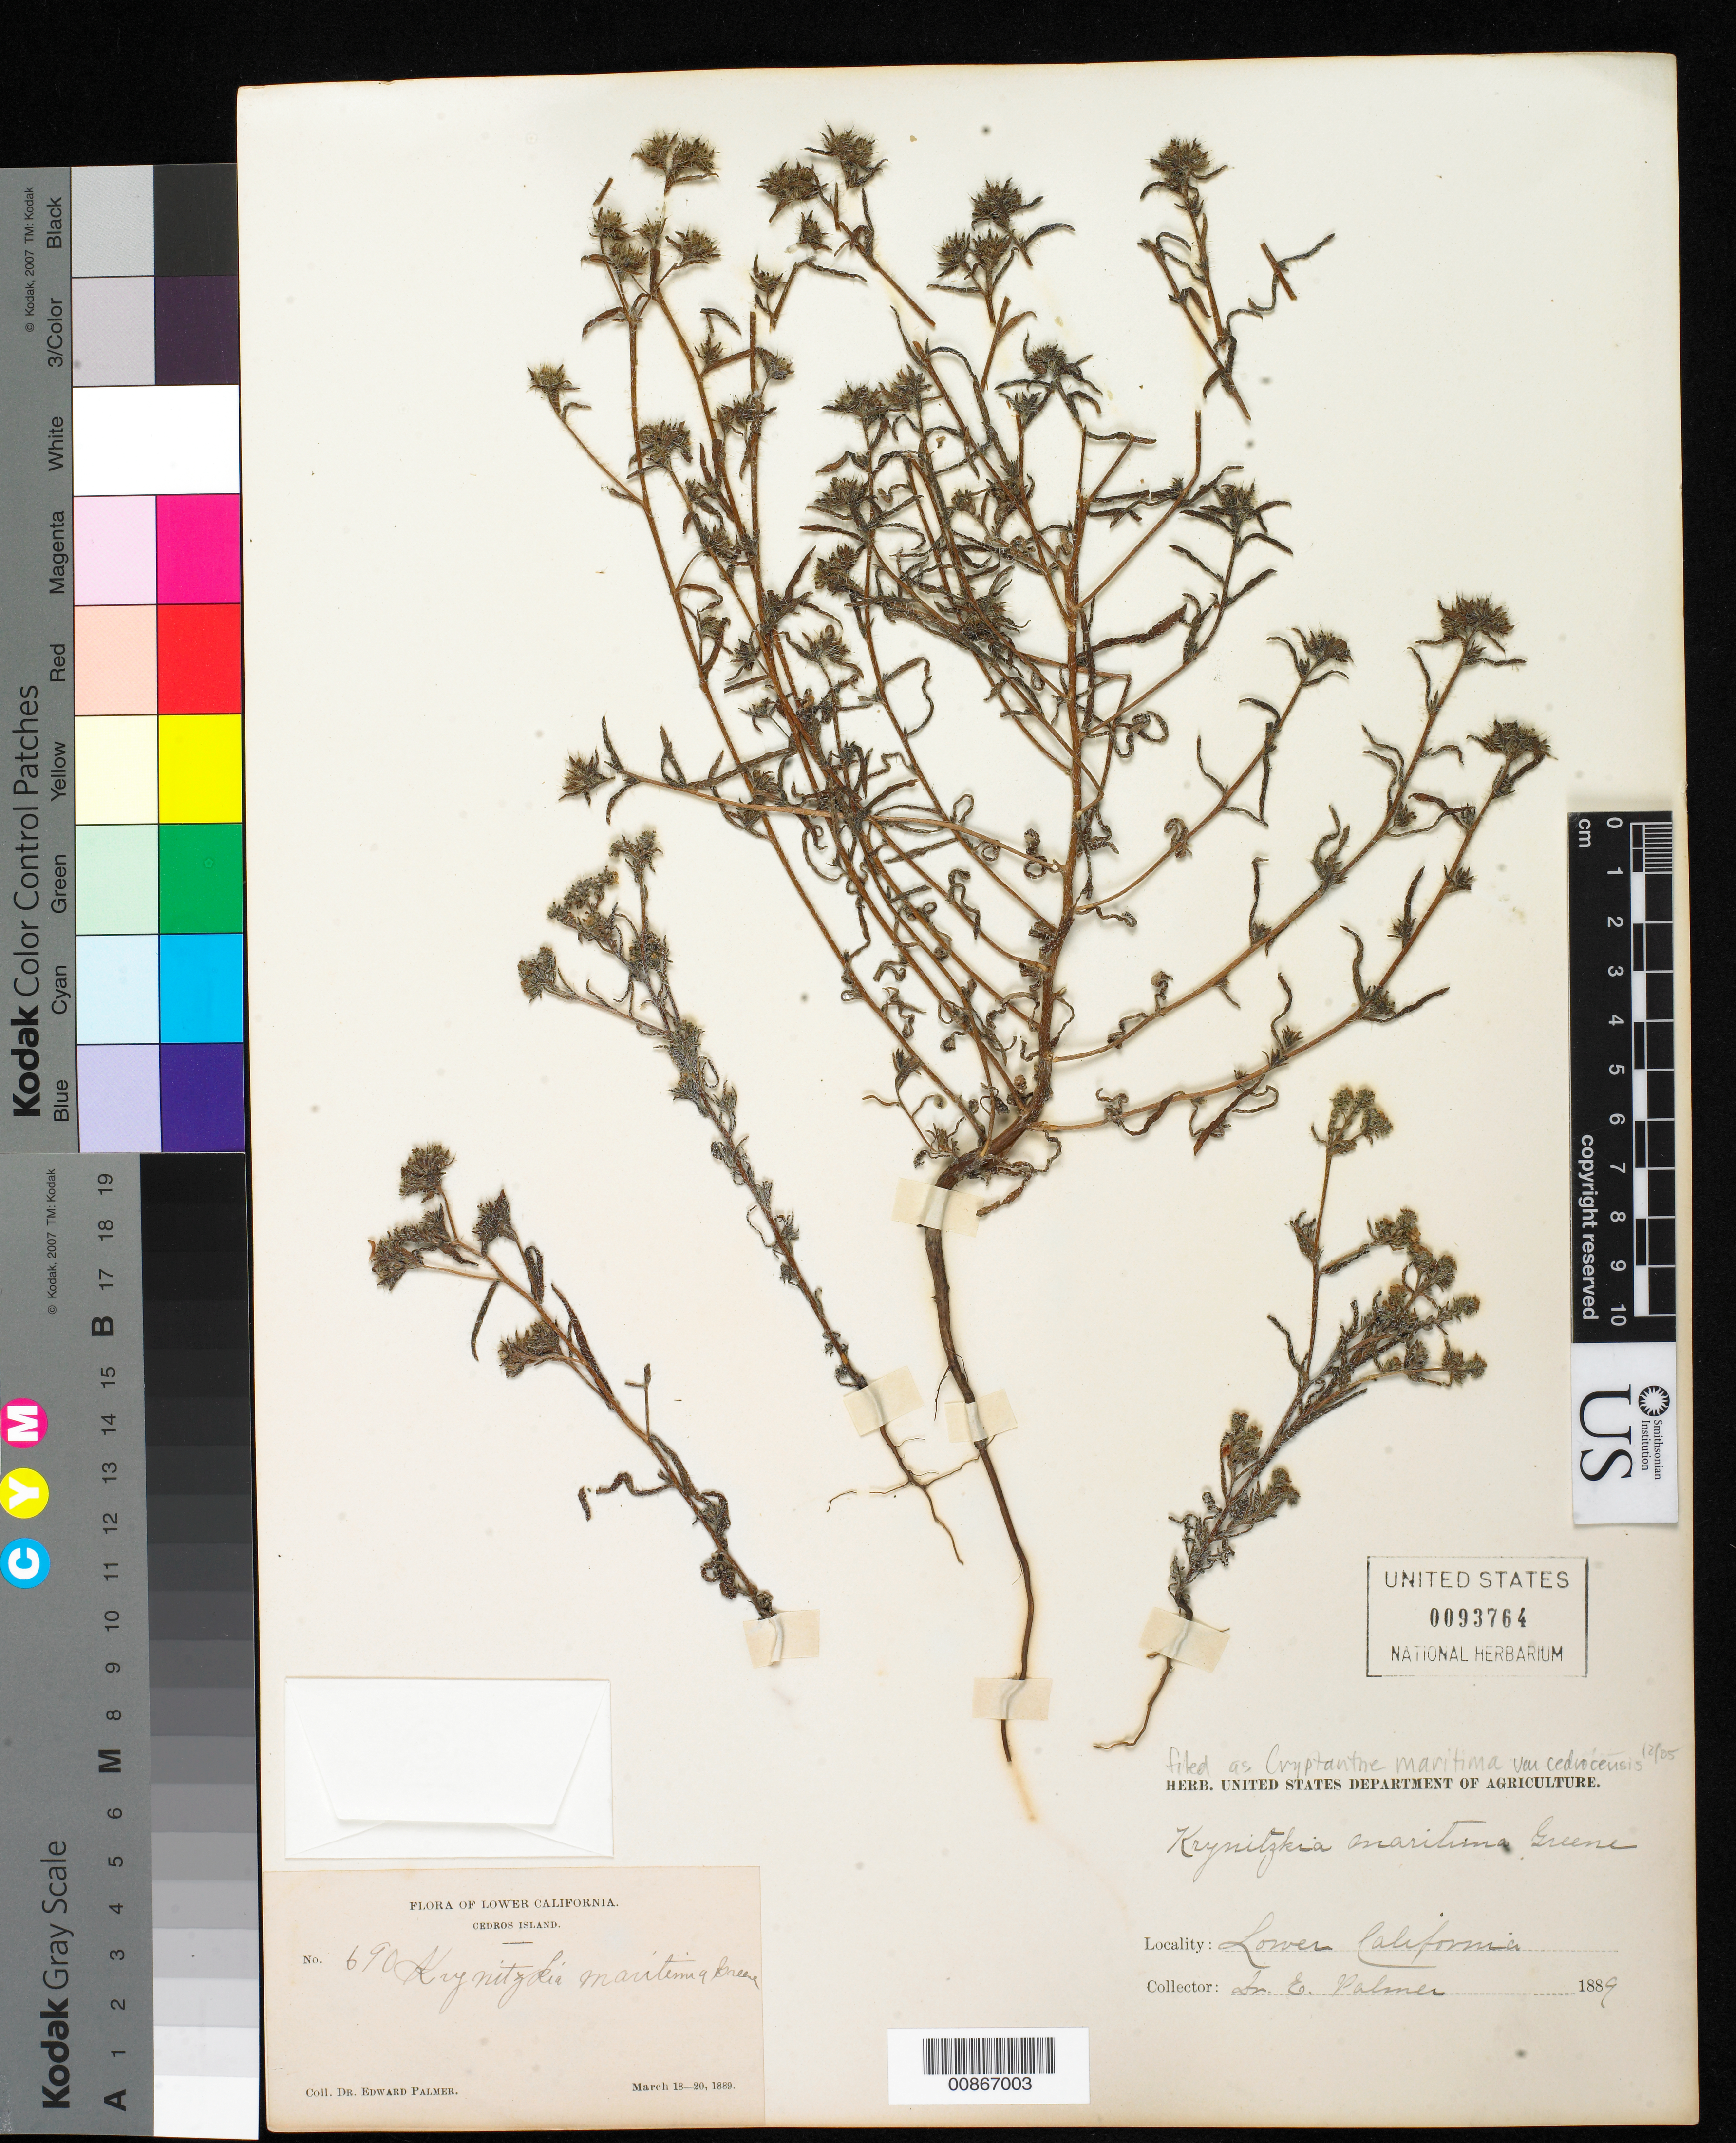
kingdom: Plantae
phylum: Tracheophyta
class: Magnoliopsida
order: Boraginales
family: Boraginaceae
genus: Cryptantha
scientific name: Cryptantha maritima var. cedrosensis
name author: (Greene) I.M. Johnst.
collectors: E. Palmer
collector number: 690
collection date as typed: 18 Mar 1889 to 20 Mar 1889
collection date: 1889-03-18/1889-03-20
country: Mexico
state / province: Baja California Norte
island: Cedros I.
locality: Cedros Island, Baja California.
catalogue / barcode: US 93764